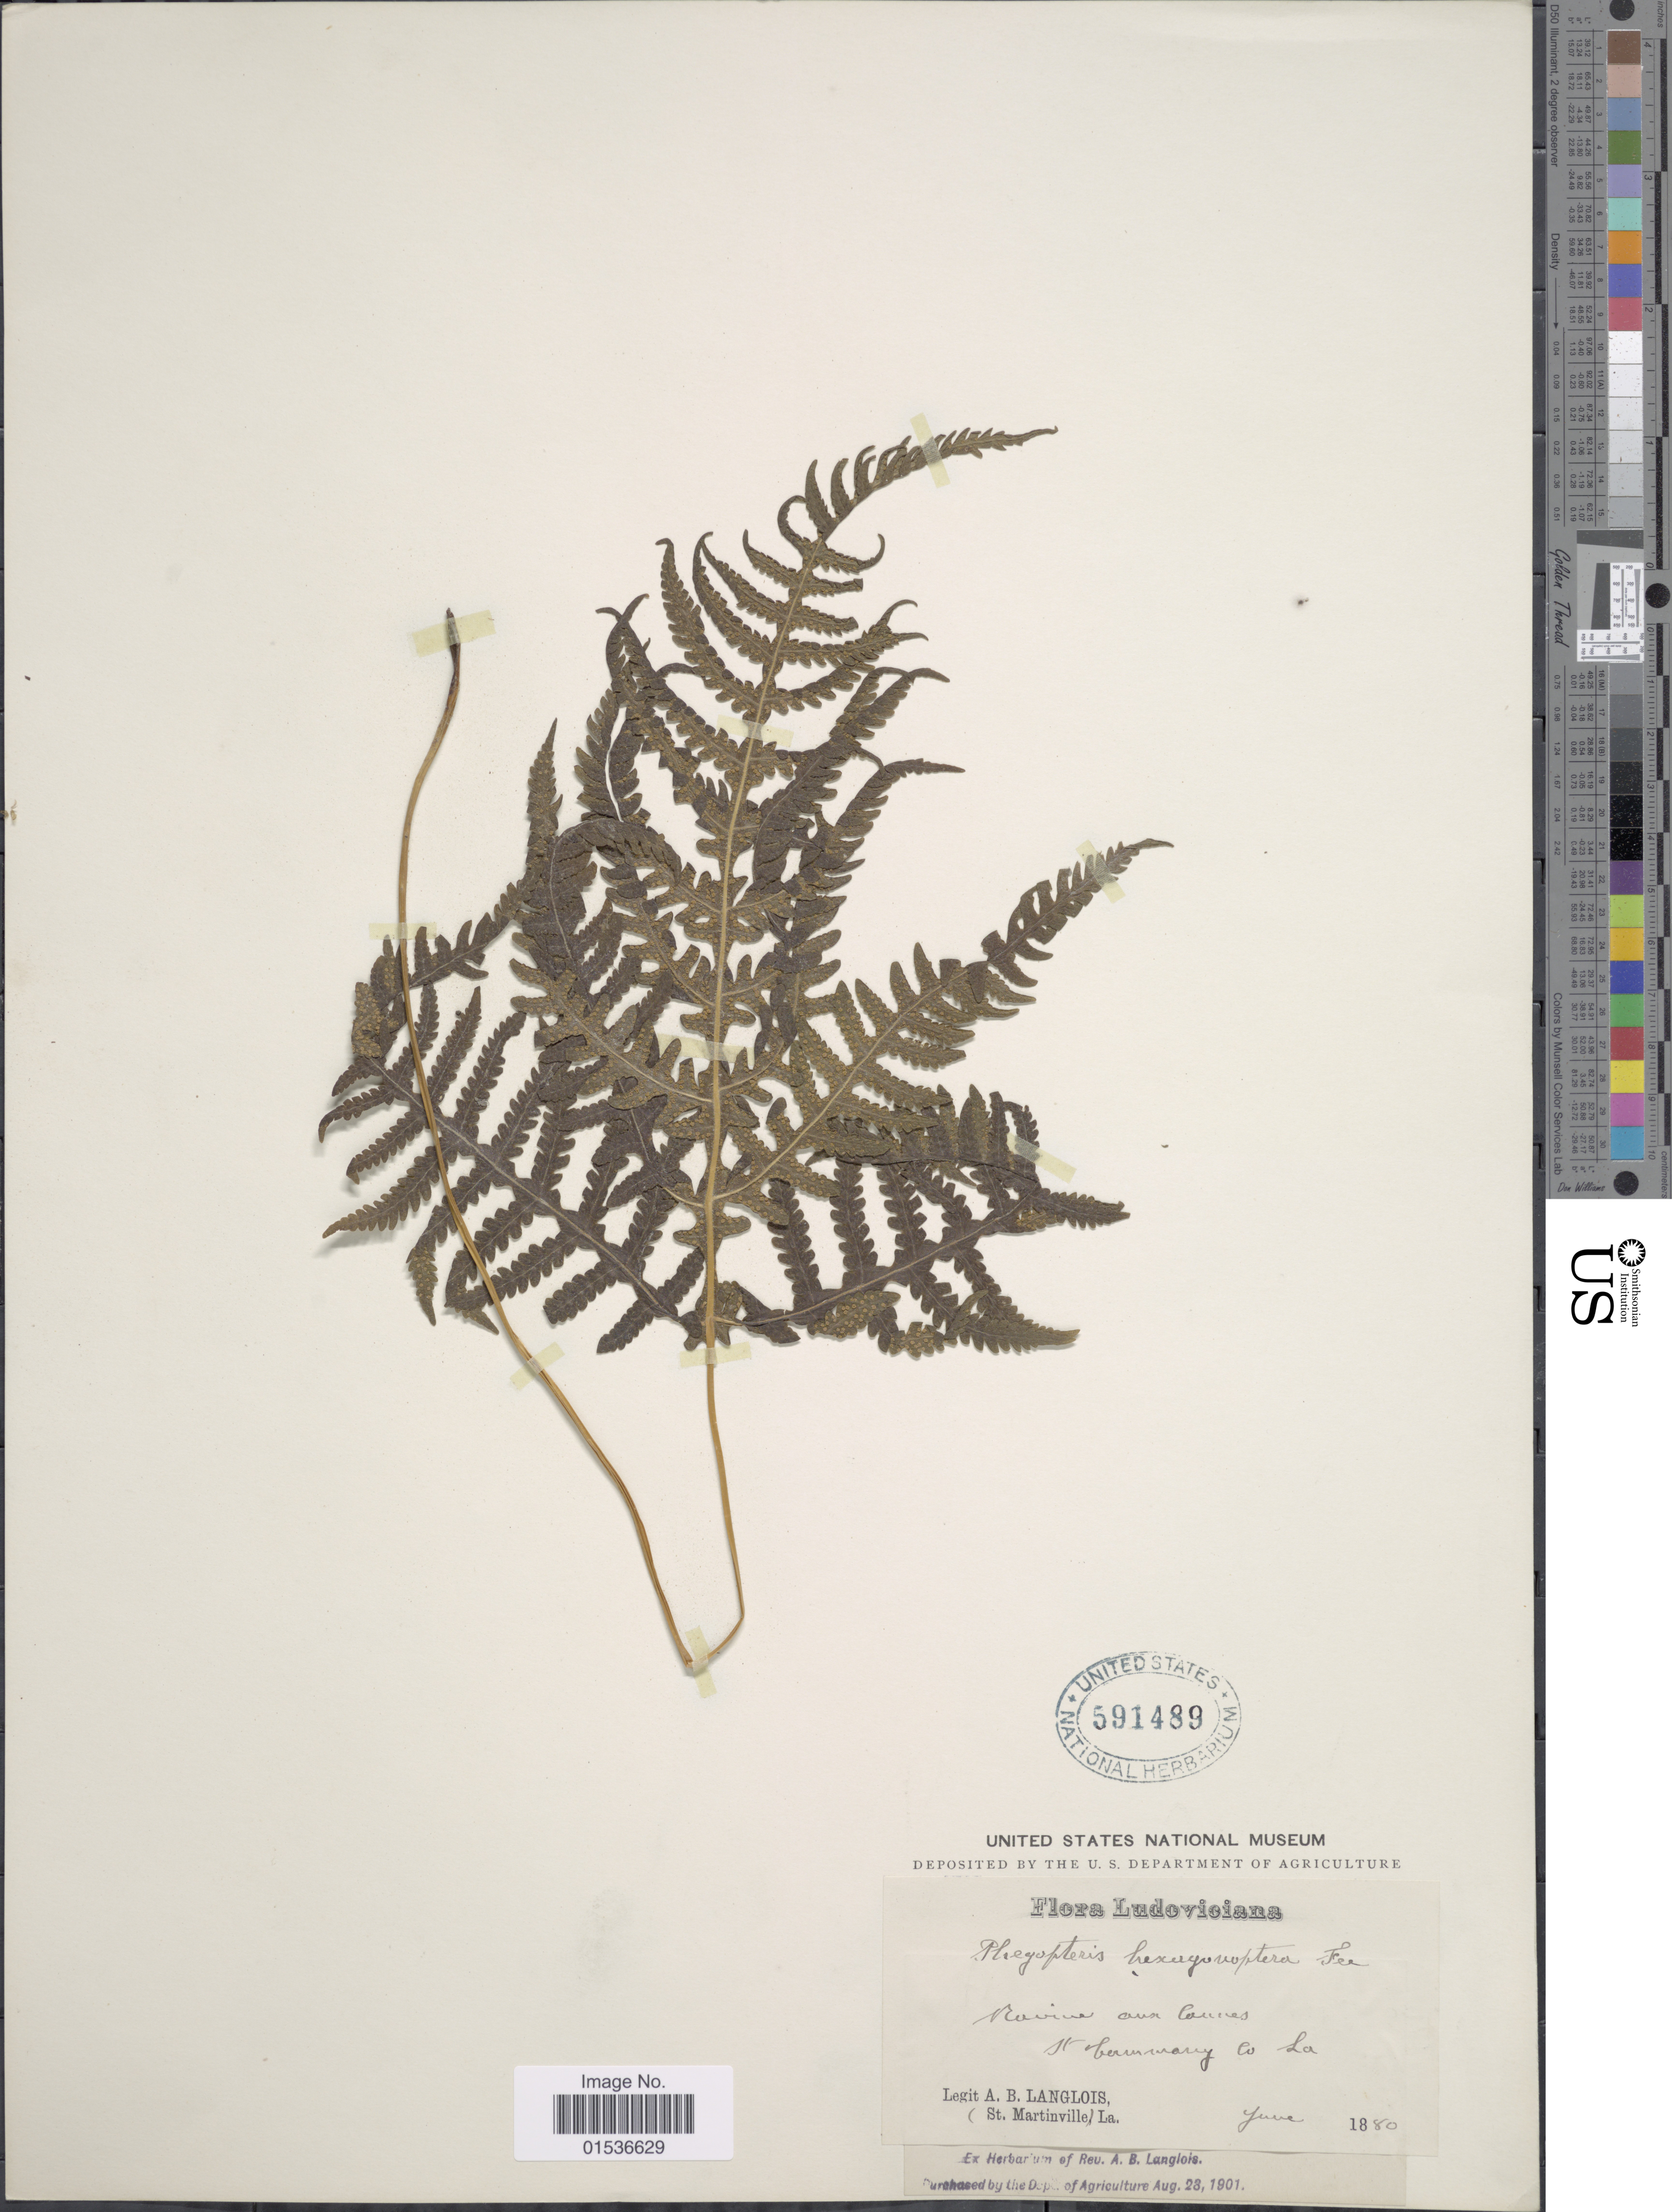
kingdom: Plantae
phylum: Tracheophyta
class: Polypodiopsida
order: Polypodiales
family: Thelypteridaceae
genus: Phegopteris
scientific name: Phegopteris hexagonoptera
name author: (Michx.) Fée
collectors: A. Langlois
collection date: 1880-06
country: United States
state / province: Louisiana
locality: Ravine aux Coures St. Tammany Co.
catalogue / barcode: US 591489